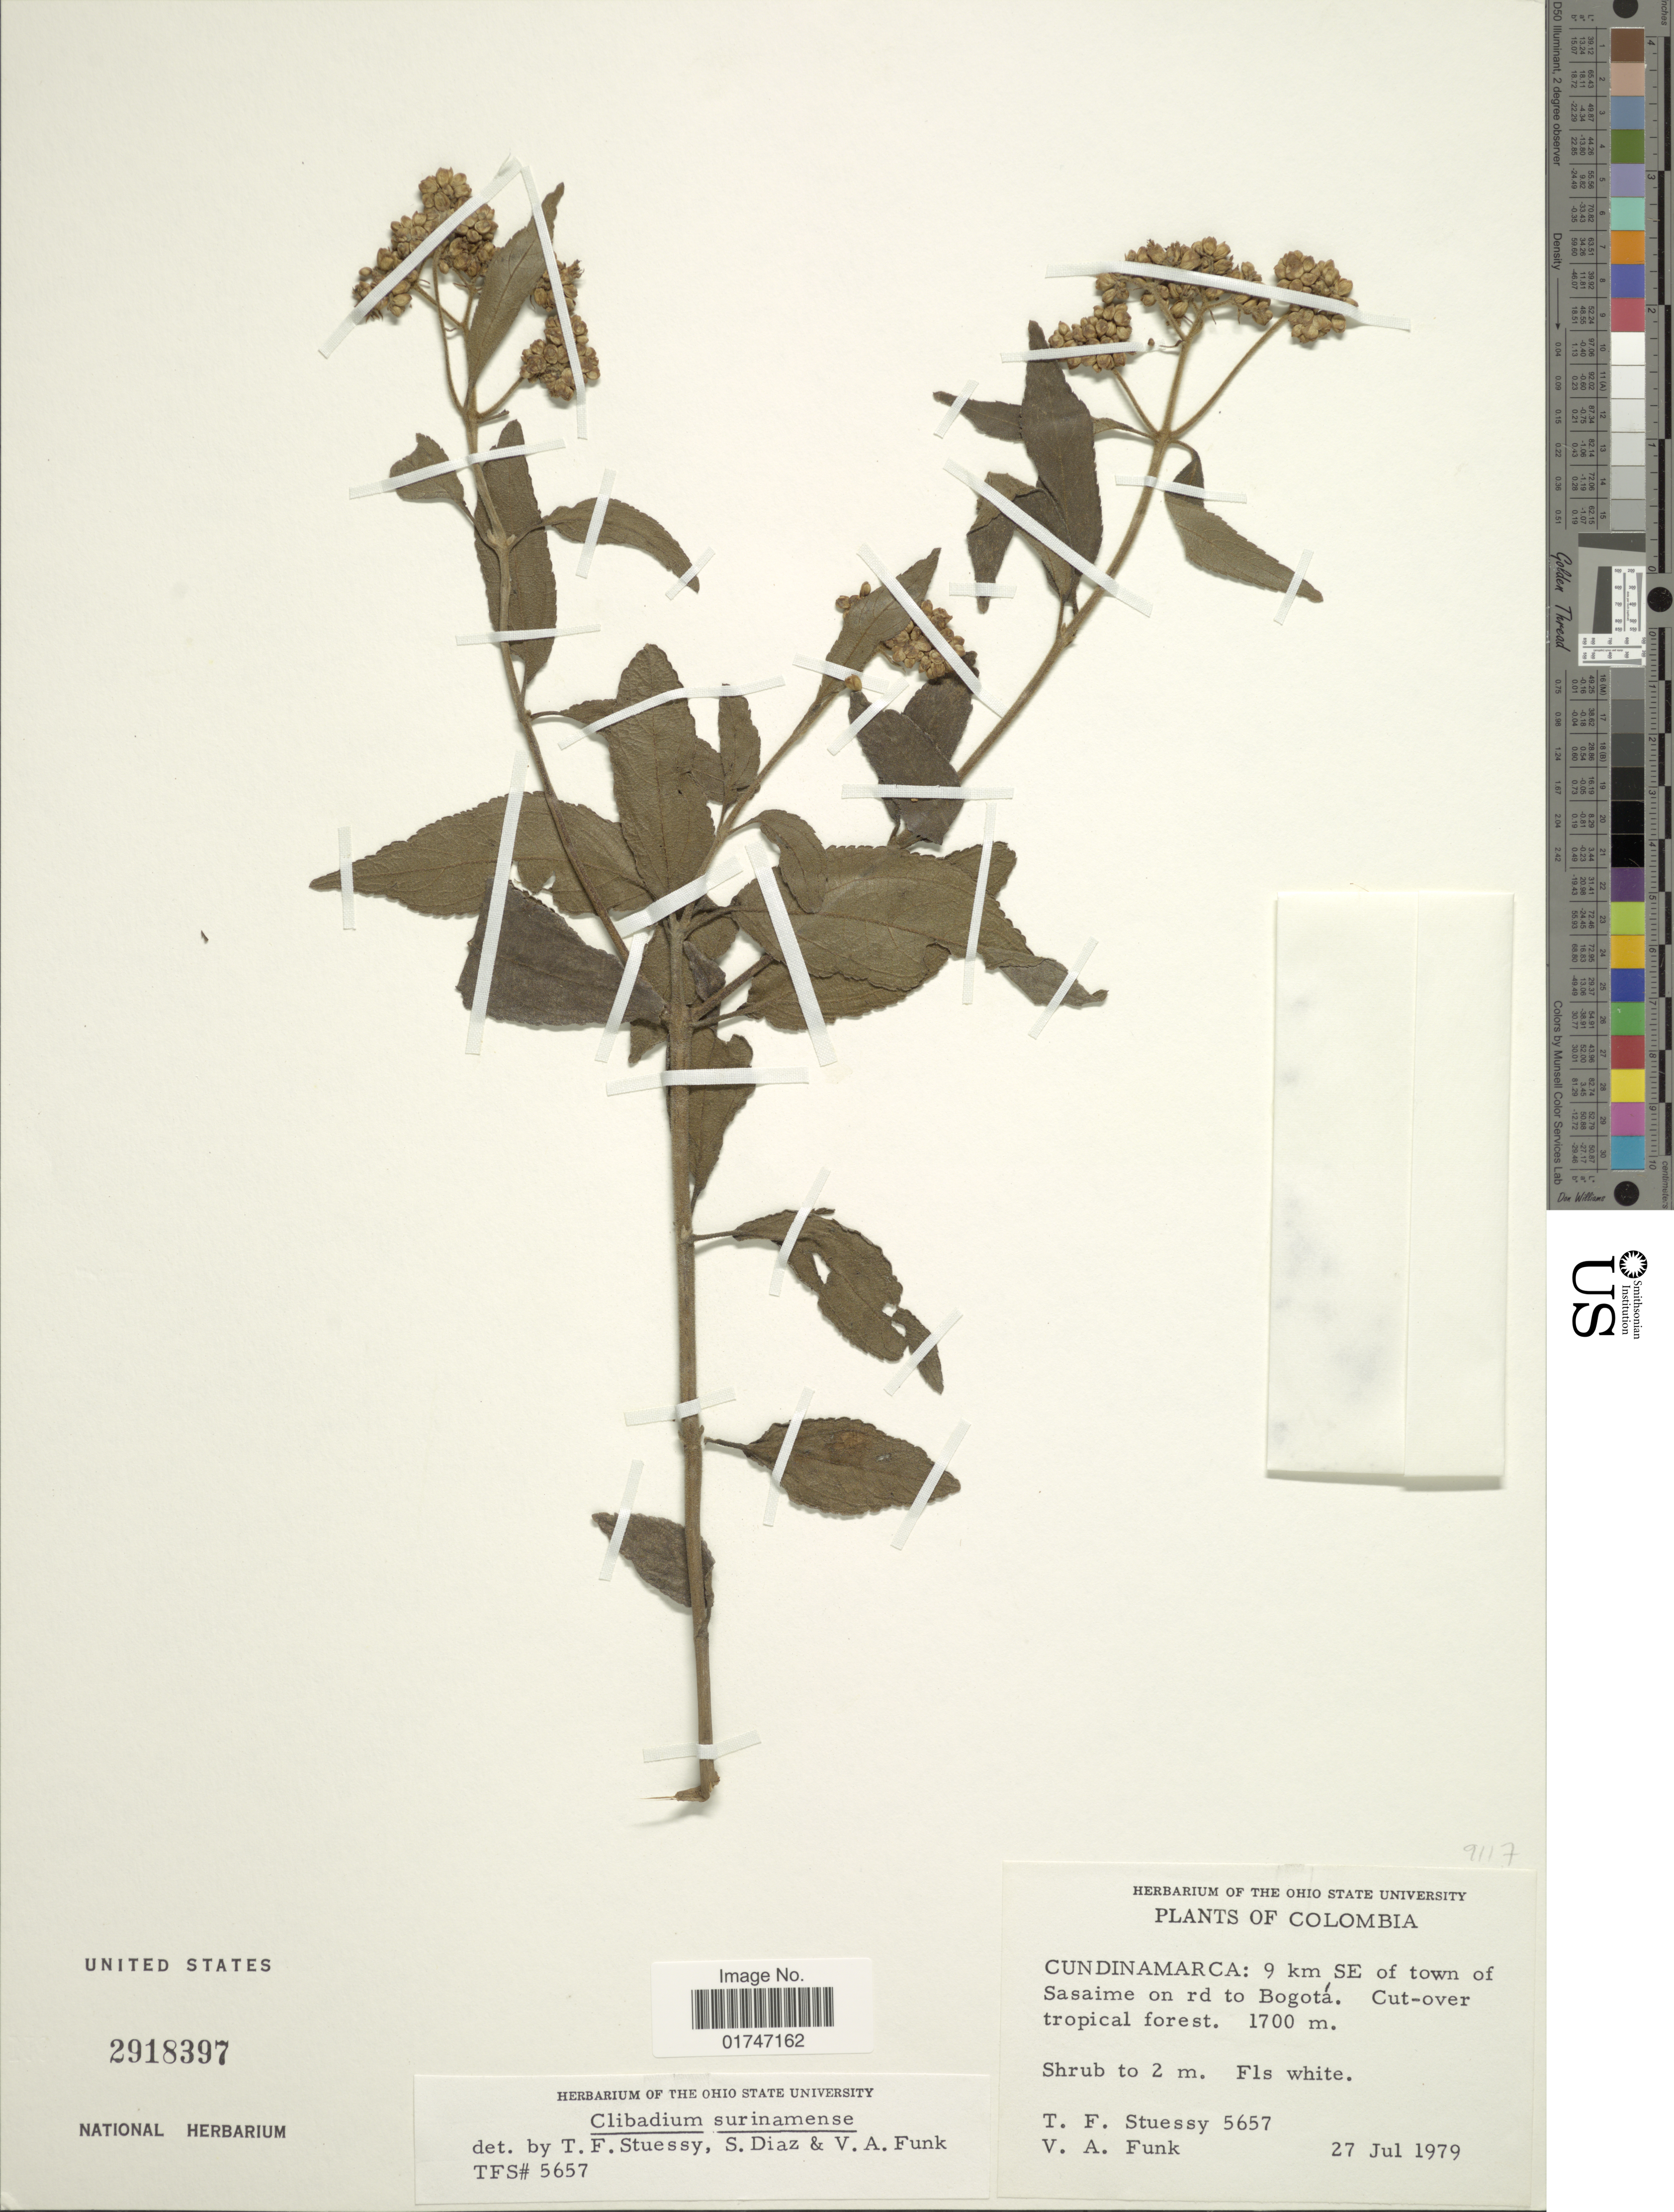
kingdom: Plantae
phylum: Tracheophyta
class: Magnoliopsida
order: Asterales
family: Asteraceae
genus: Clibadium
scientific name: Clibadium surinamense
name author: L.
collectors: T. Stuessy & V. Funk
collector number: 5657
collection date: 1979-07-27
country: Colombia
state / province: Cundinamarca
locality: Cundinamarca; 9 km SE of town of Sasaime on rd to Bogotá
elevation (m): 1700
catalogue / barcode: US 2918397